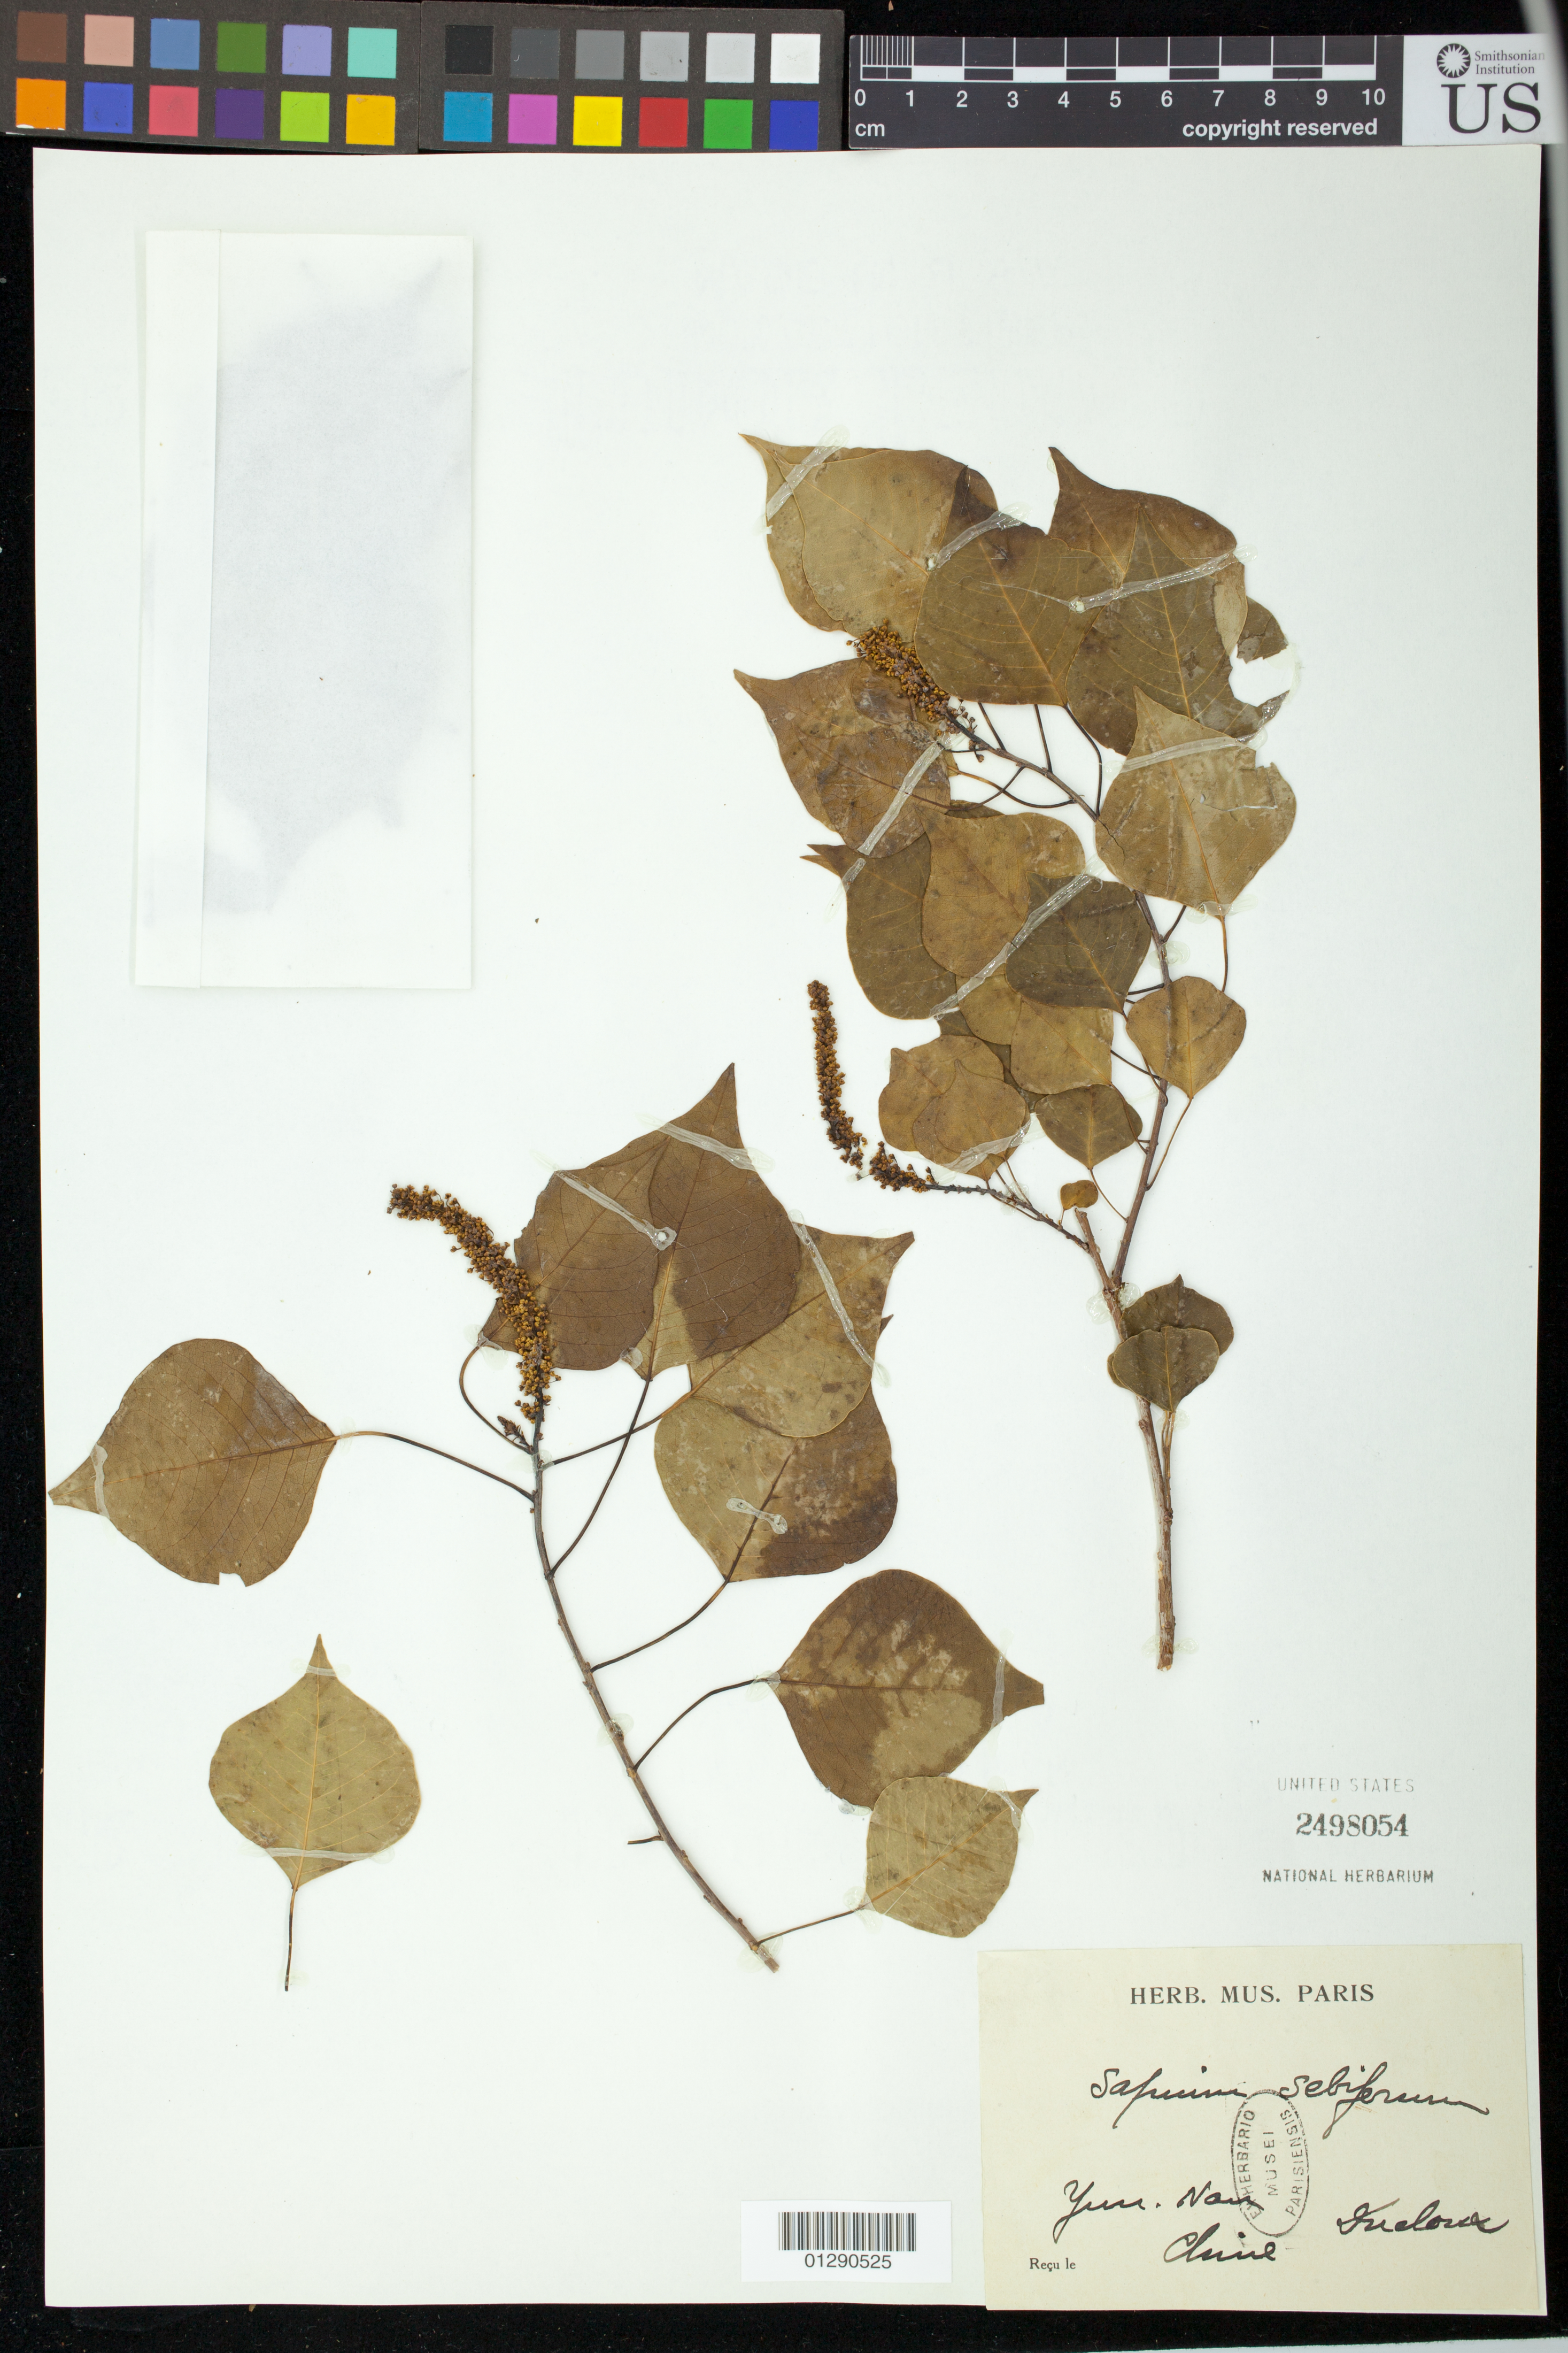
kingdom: Plantae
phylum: Tracheophyta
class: Magnoliopsida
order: Malpighiales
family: Euphorbiaceae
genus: Sapium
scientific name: Sapium sebiferum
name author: (L.) Roxb.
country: China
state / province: Yunnan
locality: Yun Nan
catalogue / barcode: US 2498054